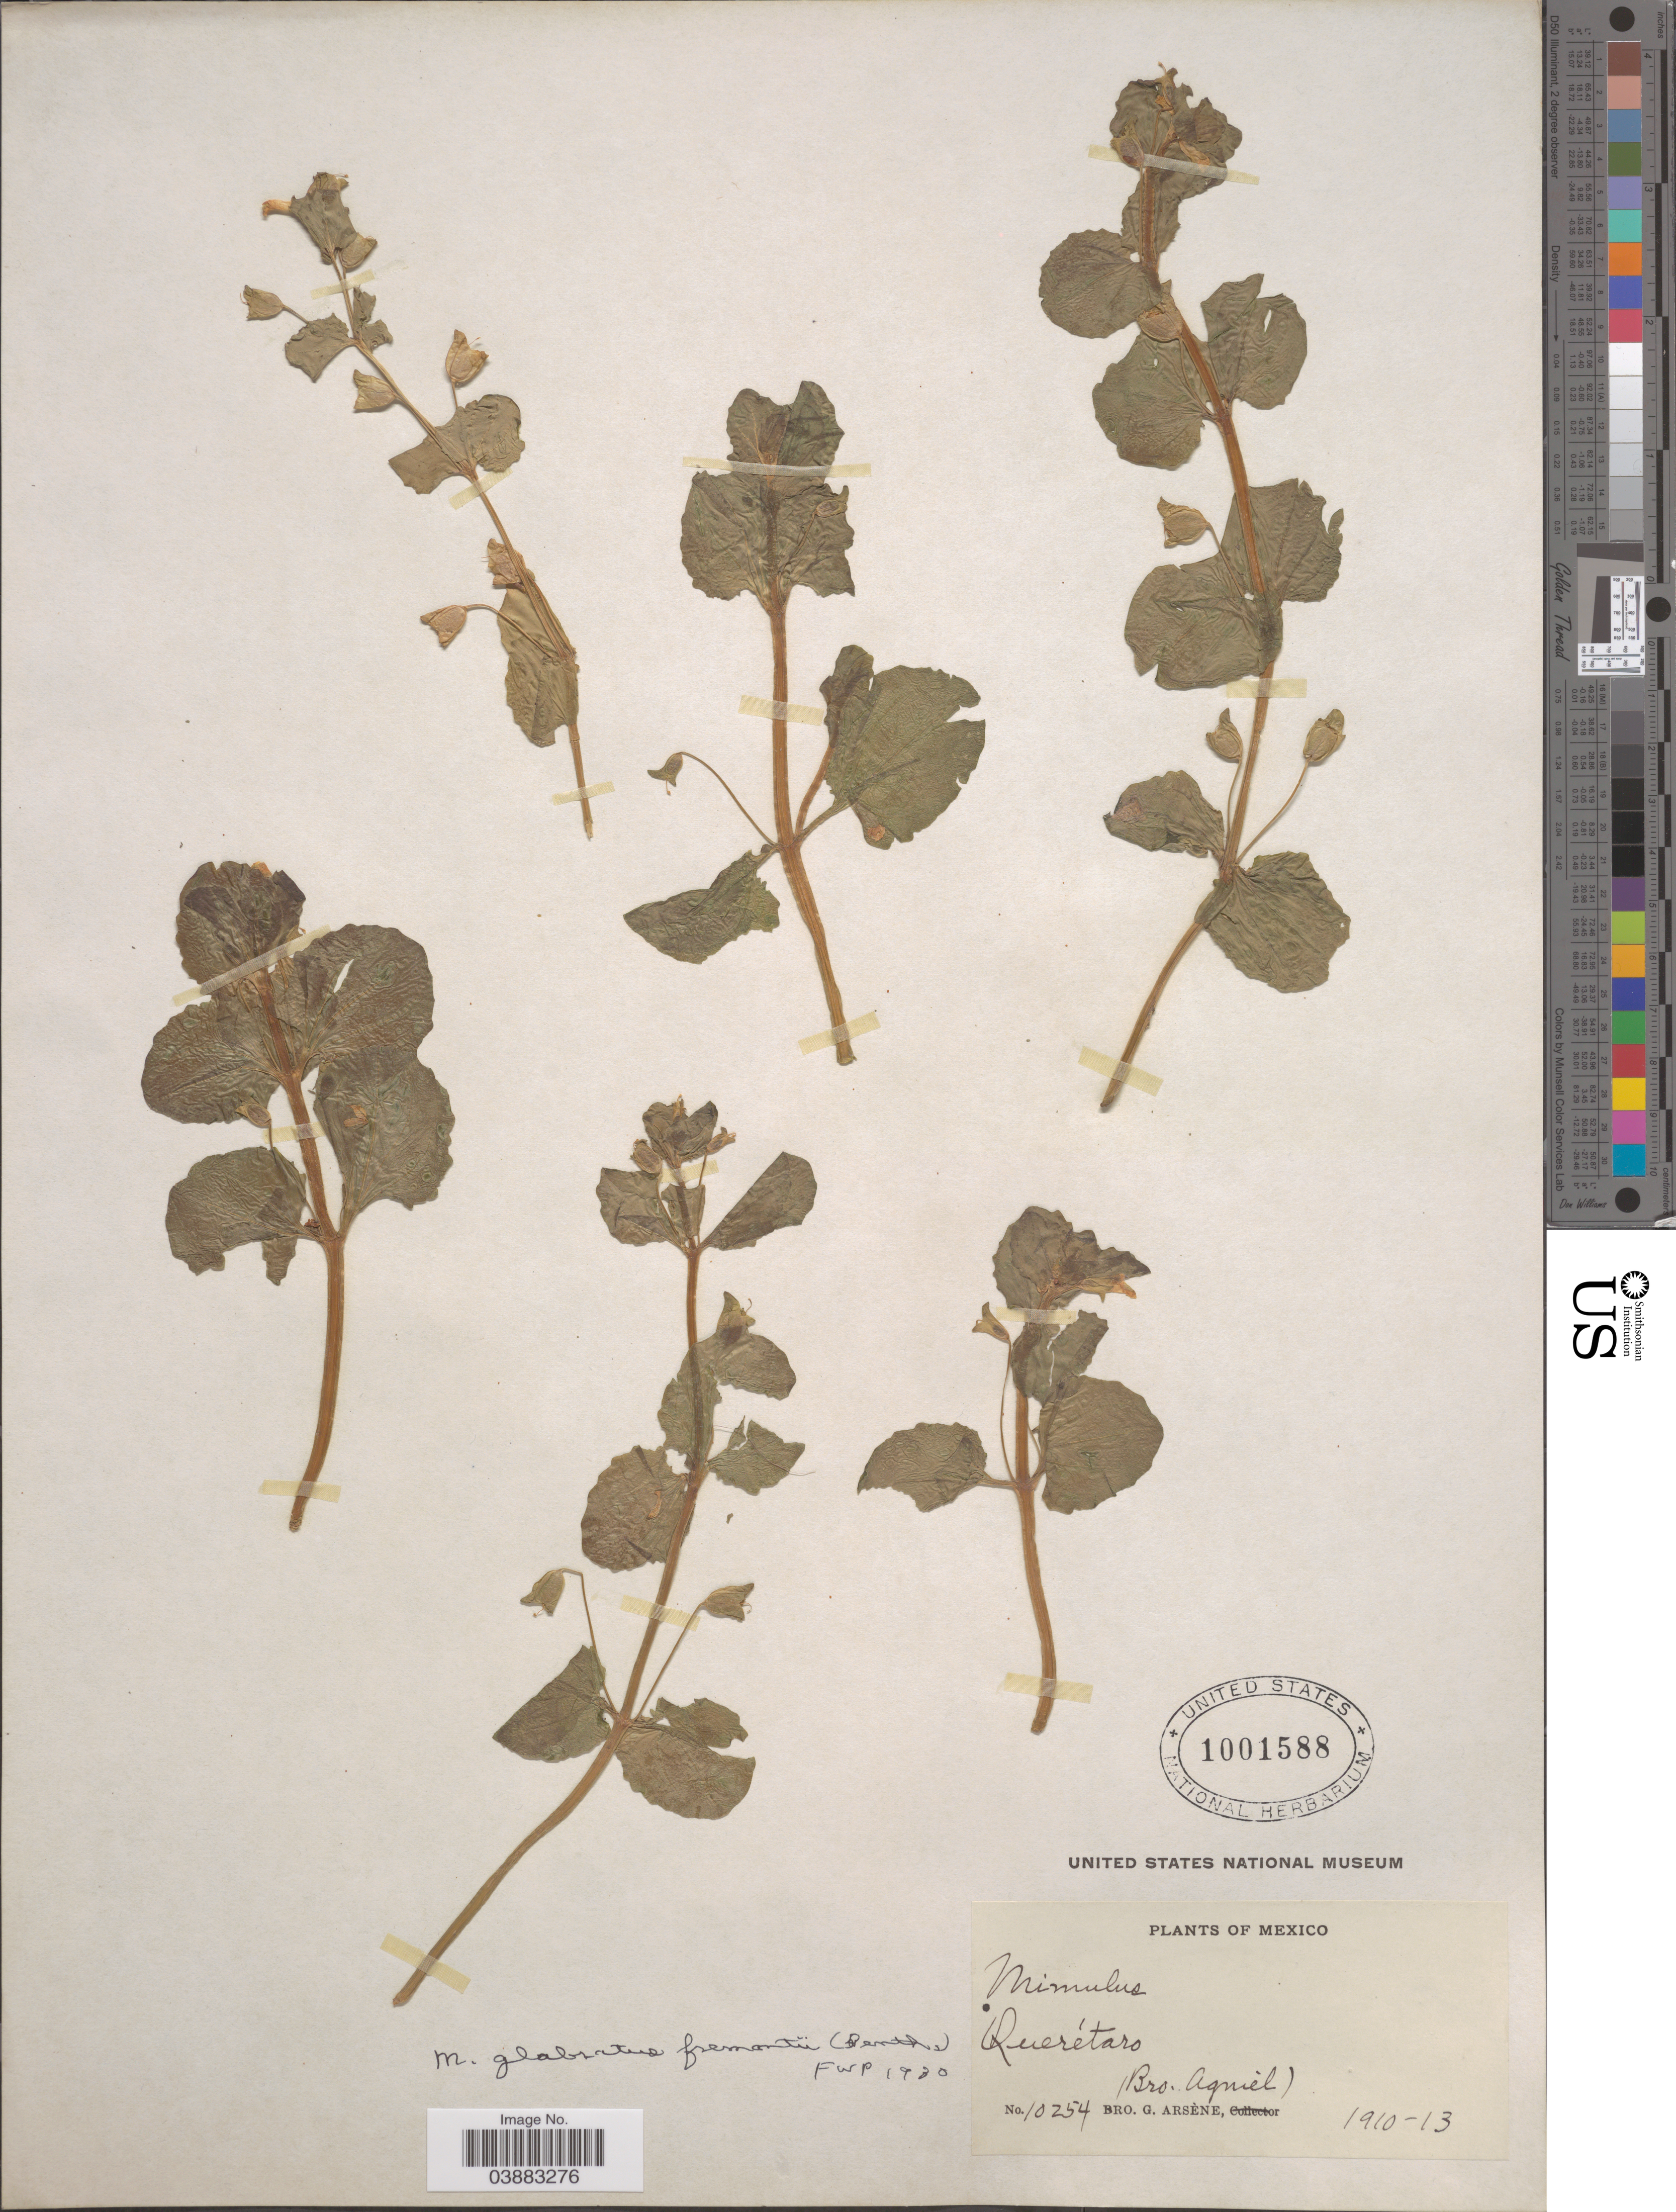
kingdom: Plantae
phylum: Tracheophyta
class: Magnoliopsida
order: Lamiales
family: Phrymaceae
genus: Mimulus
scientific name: Mimulus glabratus var. fremontii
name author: Kunth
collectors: Bro. G. Arsène & Bro. Agniel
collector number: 10254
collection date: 1910/1913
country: Mexico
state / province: Querétaro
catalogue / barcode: US 1001588